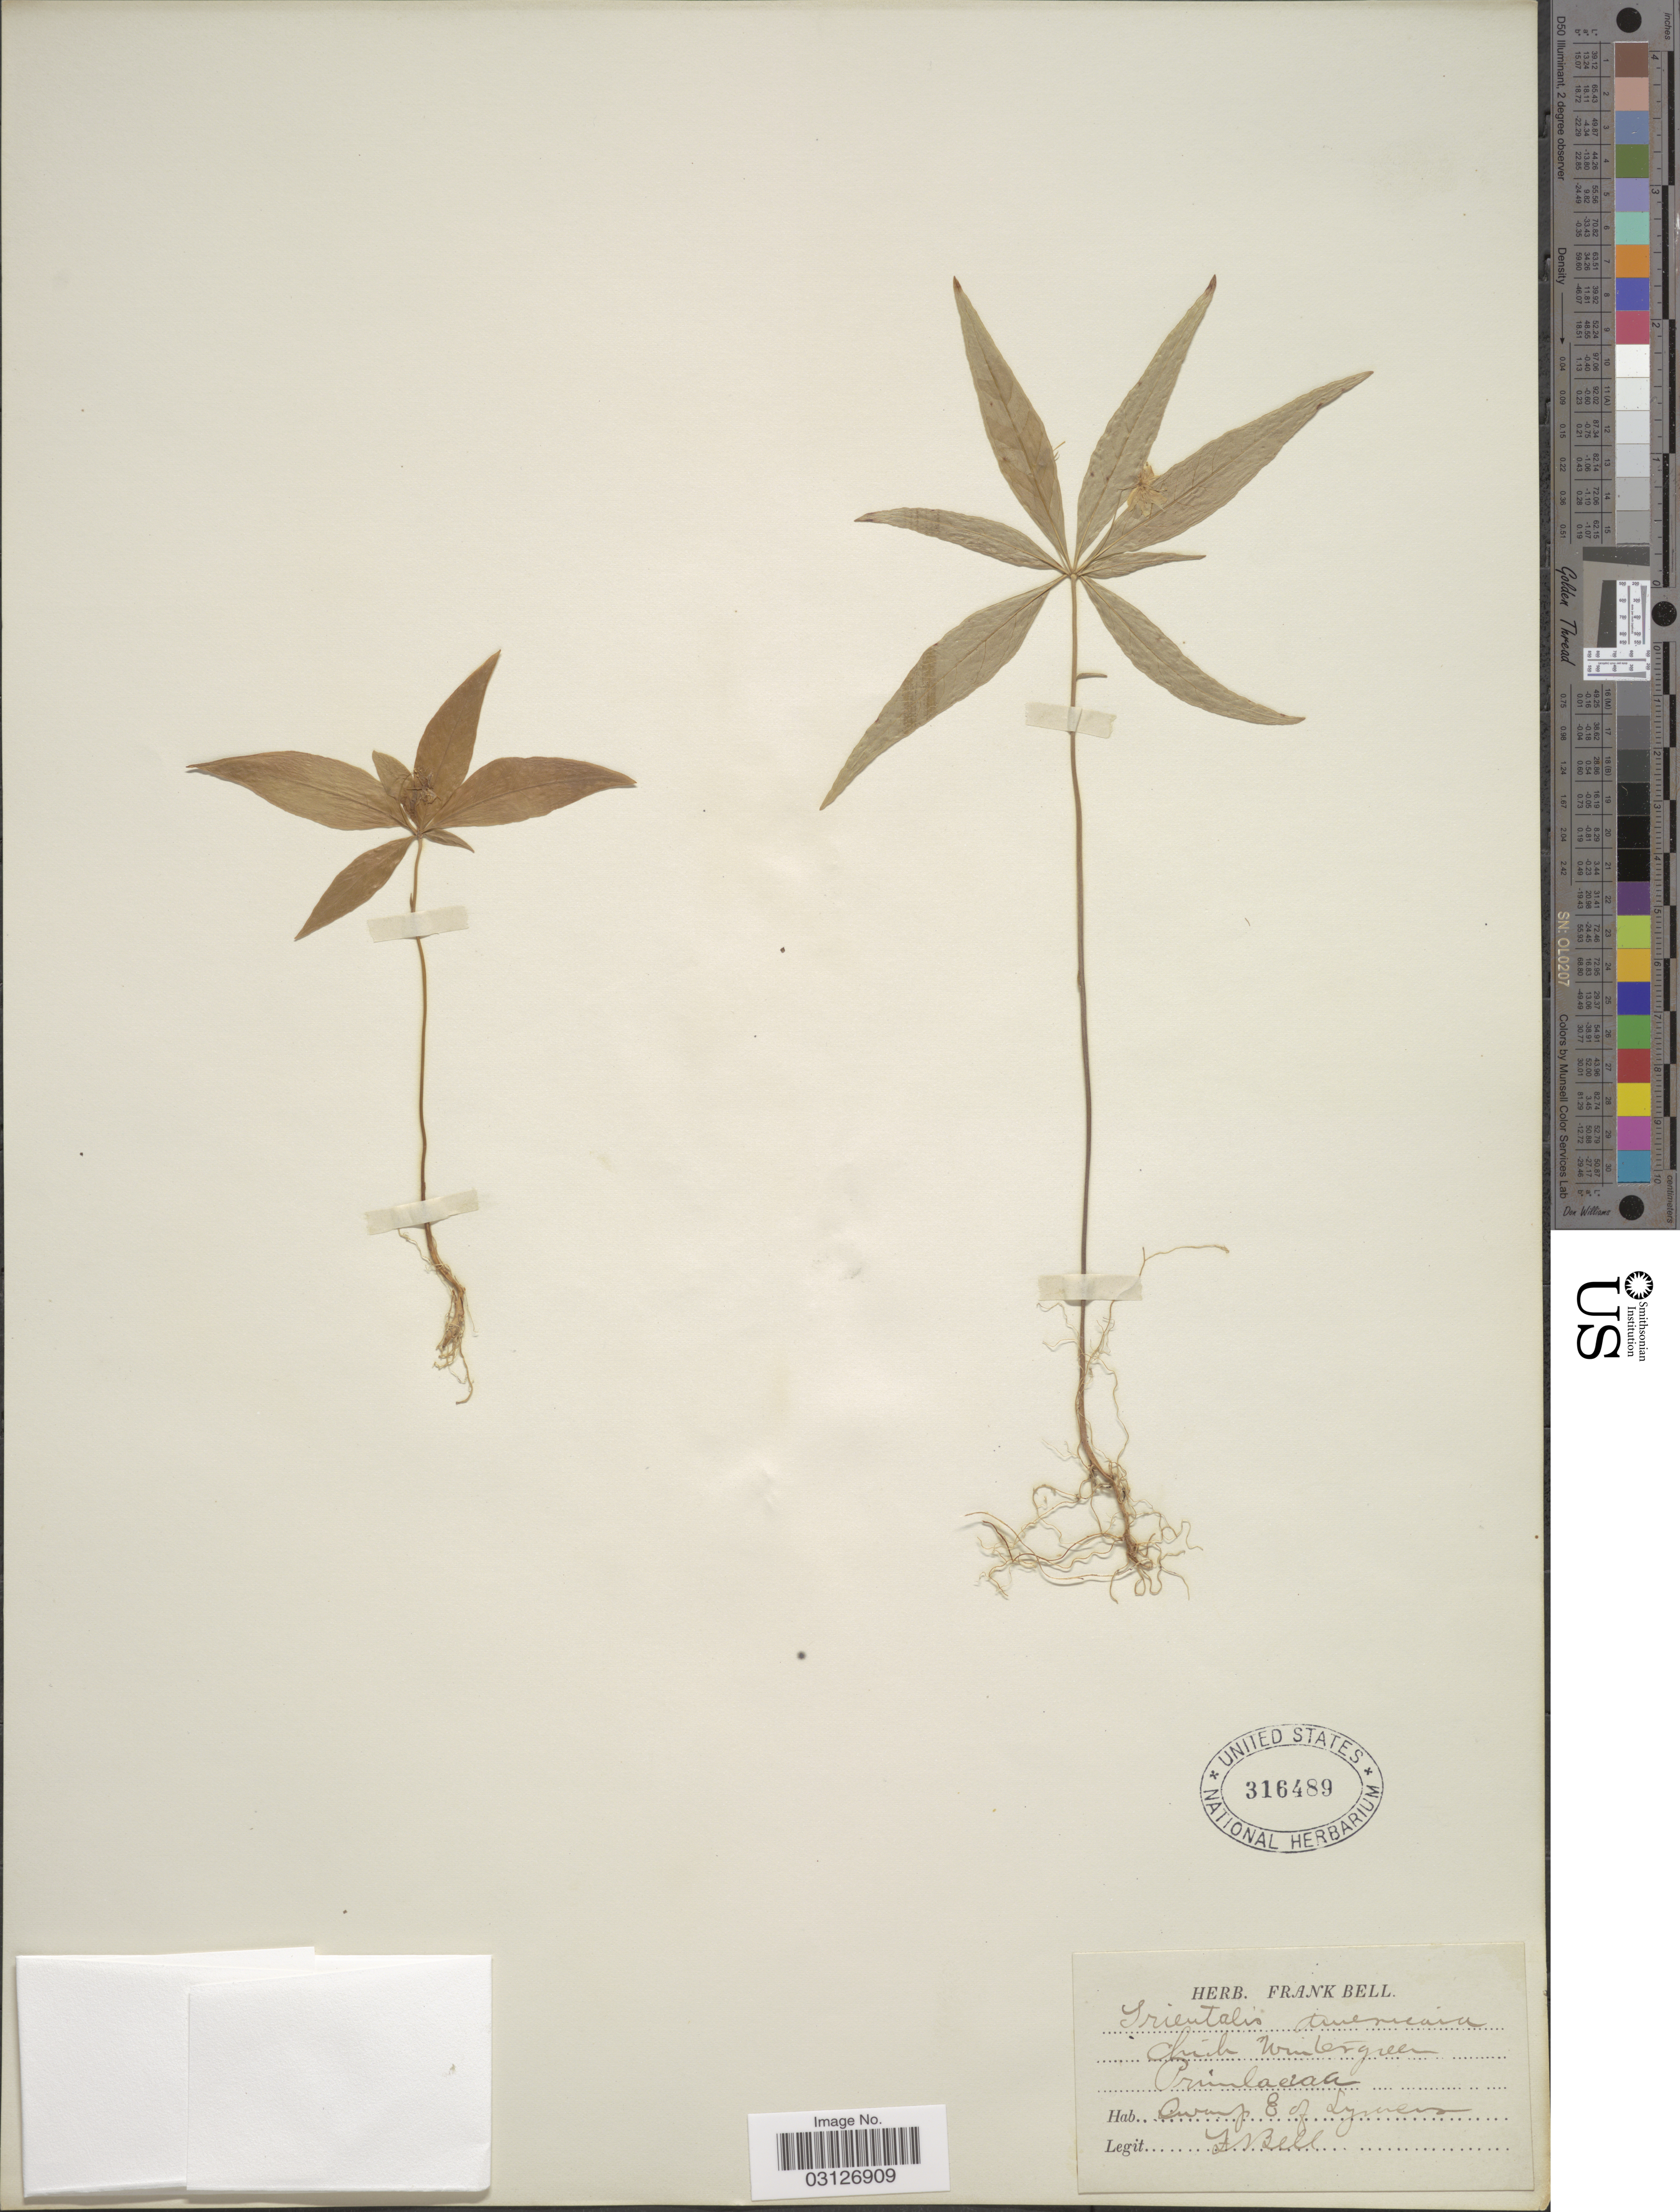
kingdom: Plantae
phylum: Tracheophyta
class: Magnoliopsida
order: Ericales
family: Primulaceae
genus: Trientalis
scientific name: Trientalis americana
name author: Pursh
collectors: F. Bell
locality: Swamp E of Lymers [interpreted].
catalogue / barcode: US 316489